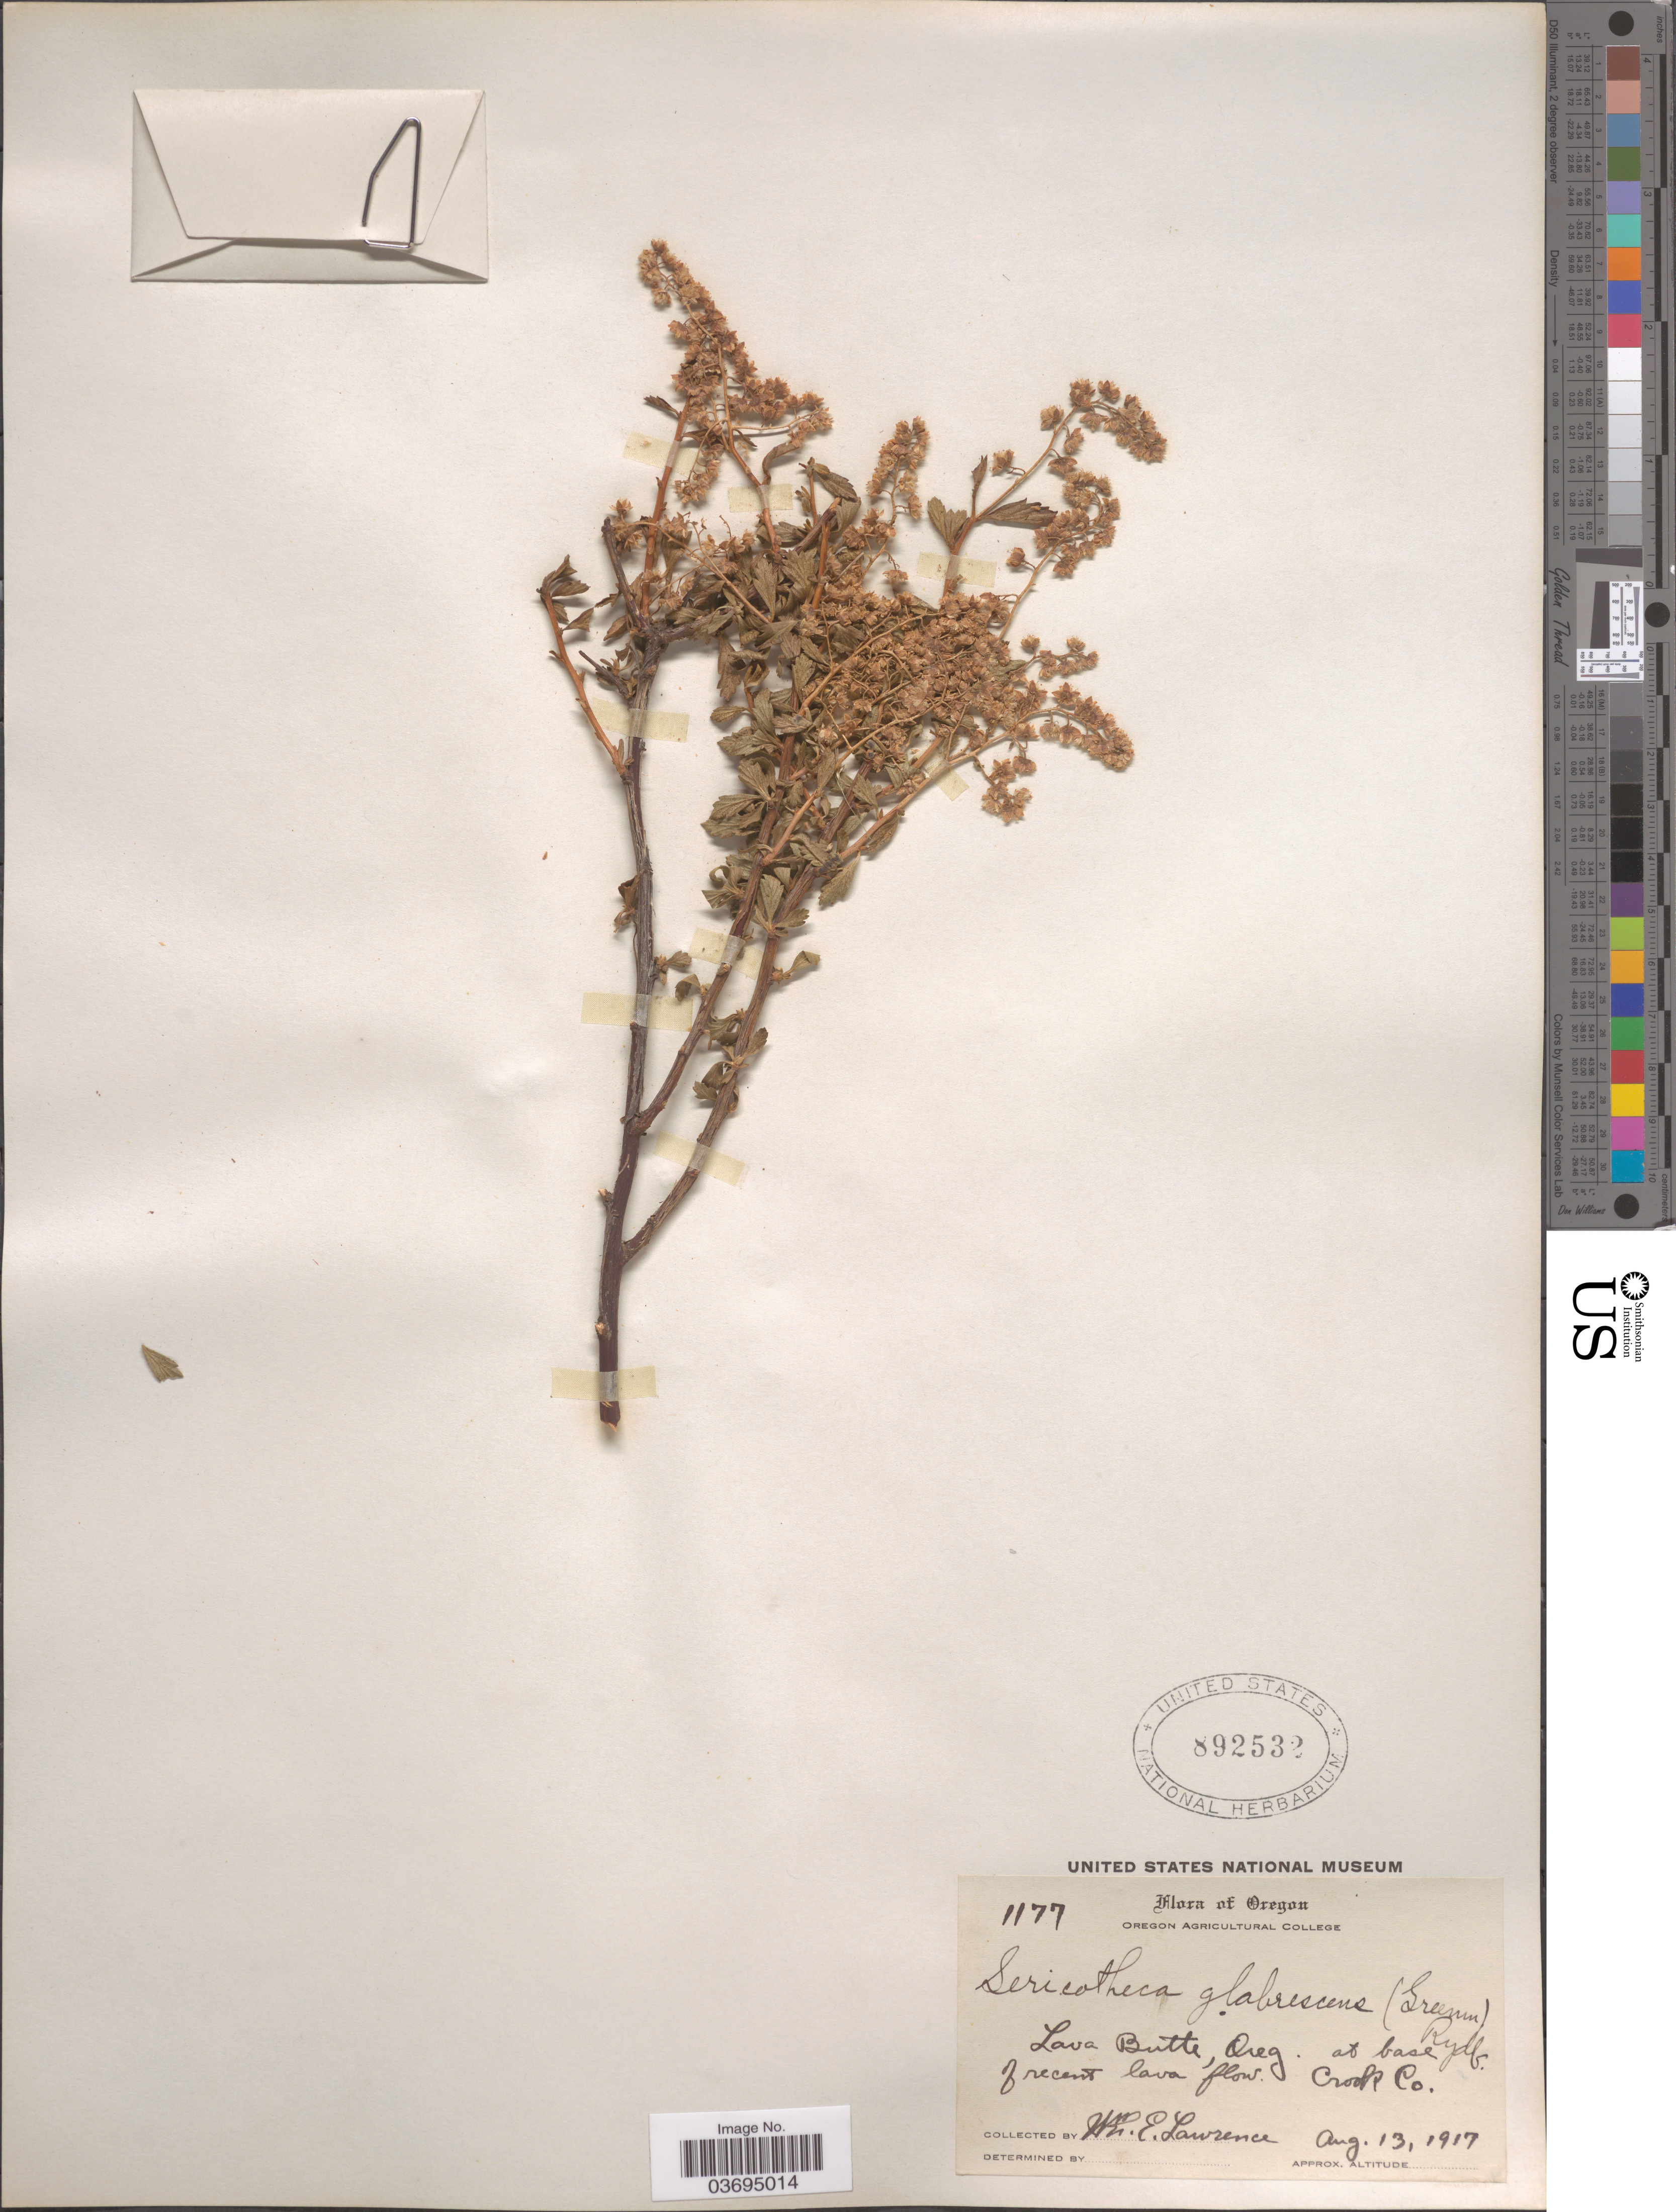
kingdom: Plantae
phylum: Tracheophyta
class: Magnoliopsida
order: Rosales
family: Rosaceae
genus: Holodiscus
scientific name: Holodiscus discolor var. glabrescens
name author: (Greenm.) Jeps.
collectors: W. Lawrence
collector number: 1177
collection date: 1917-08-13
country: United States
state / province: Oregon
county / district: Crook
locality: Lava Butte. At base of recent lava flow. Crook Co.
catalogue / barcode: US 892532